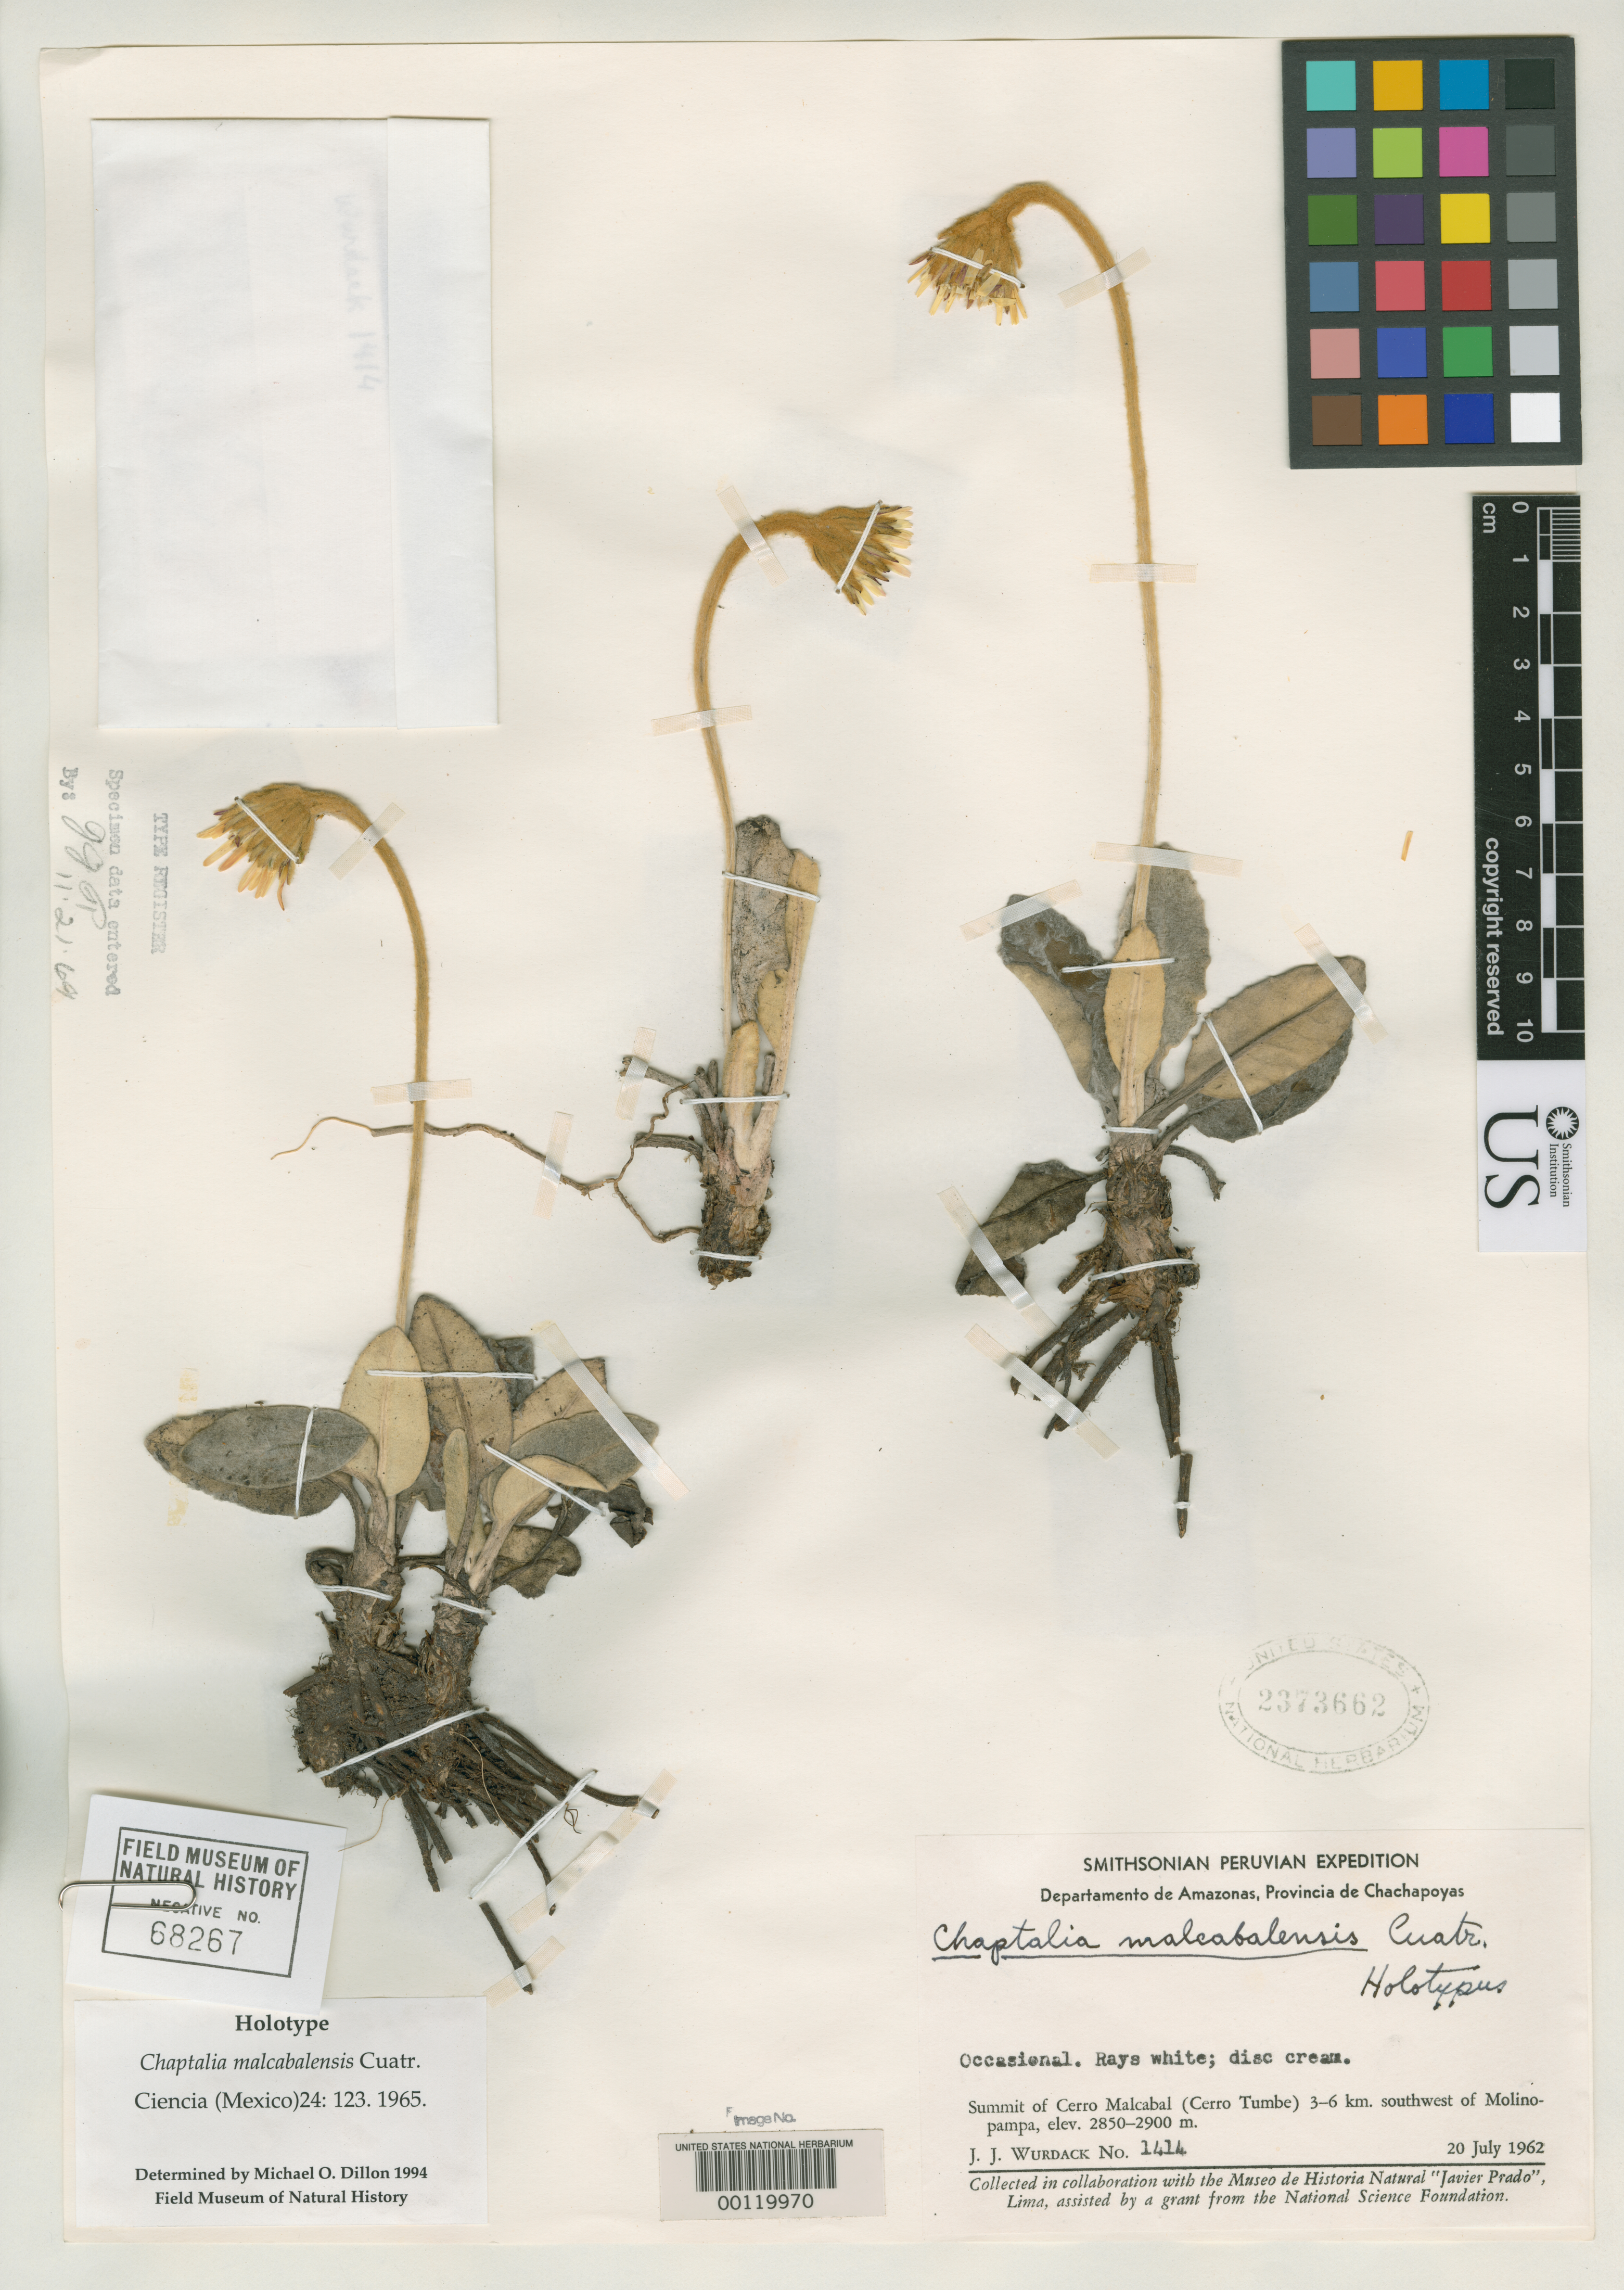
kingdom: Plantae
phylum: Tracheophyta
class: Magnoliopsida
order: Asterales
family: Asteraceae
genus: Chaptalia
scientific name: Chaptalia malcabalensis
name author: Cuatrec.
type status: Holotype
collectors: J. J. Wurdack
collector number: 1414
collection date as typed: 20 Jul 1962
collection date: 1962-07-20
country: Peru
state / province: Amazonas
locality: summit of Cerro Malcabal, Cerro Tumbe, 3-6 km SW of Molinopampa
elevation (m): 2850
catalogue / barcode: US 2373662